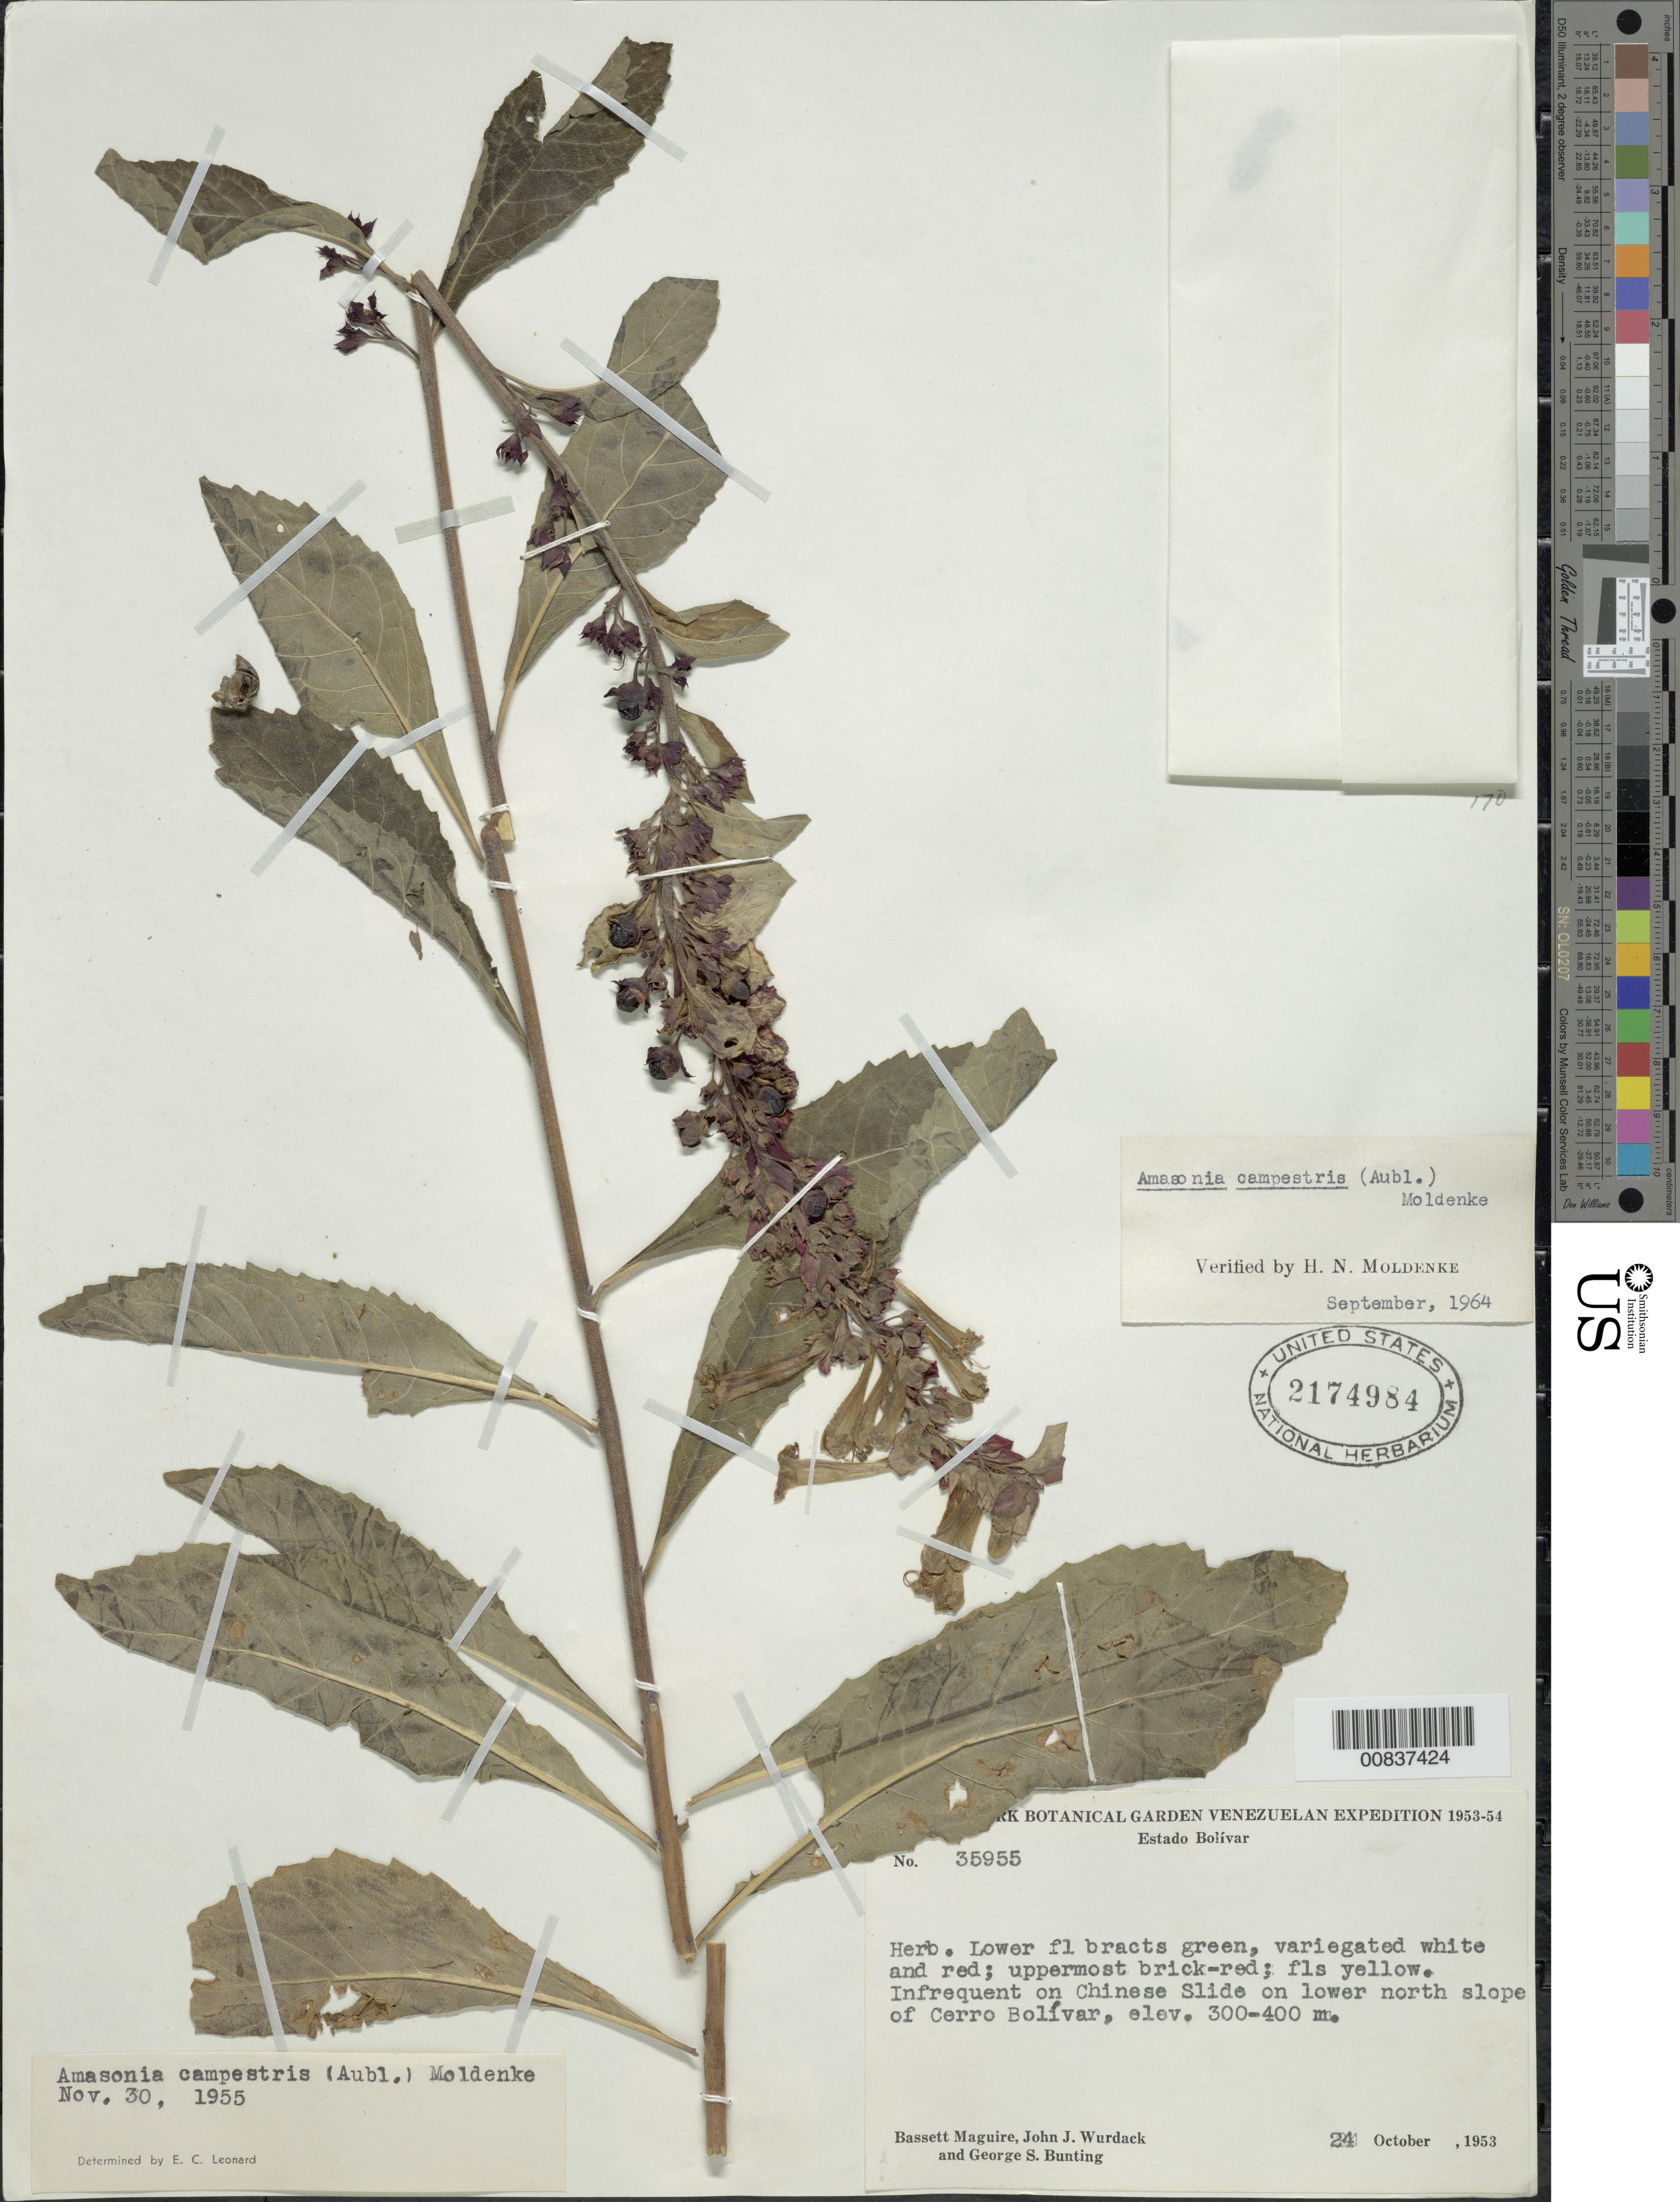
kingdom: Plantae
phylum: Tracheophyta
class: Magnoliopsida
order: Lamiales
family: Lamiaceae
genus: Amasonia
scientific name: Amasonia campestris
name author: (Aubl.) Moldenke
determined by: Moldenke, H. N.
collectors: B. Maguire, J. J. Wurdack & G. S. Bunting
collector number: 35955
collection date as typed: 24-Oct-53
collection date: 1953-10-24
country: Venezuela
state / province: Bolívar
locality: Cerro Bolívar, Chinese Slide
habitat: Lower north slope of cerro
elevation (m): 300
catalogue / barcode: US 2174984